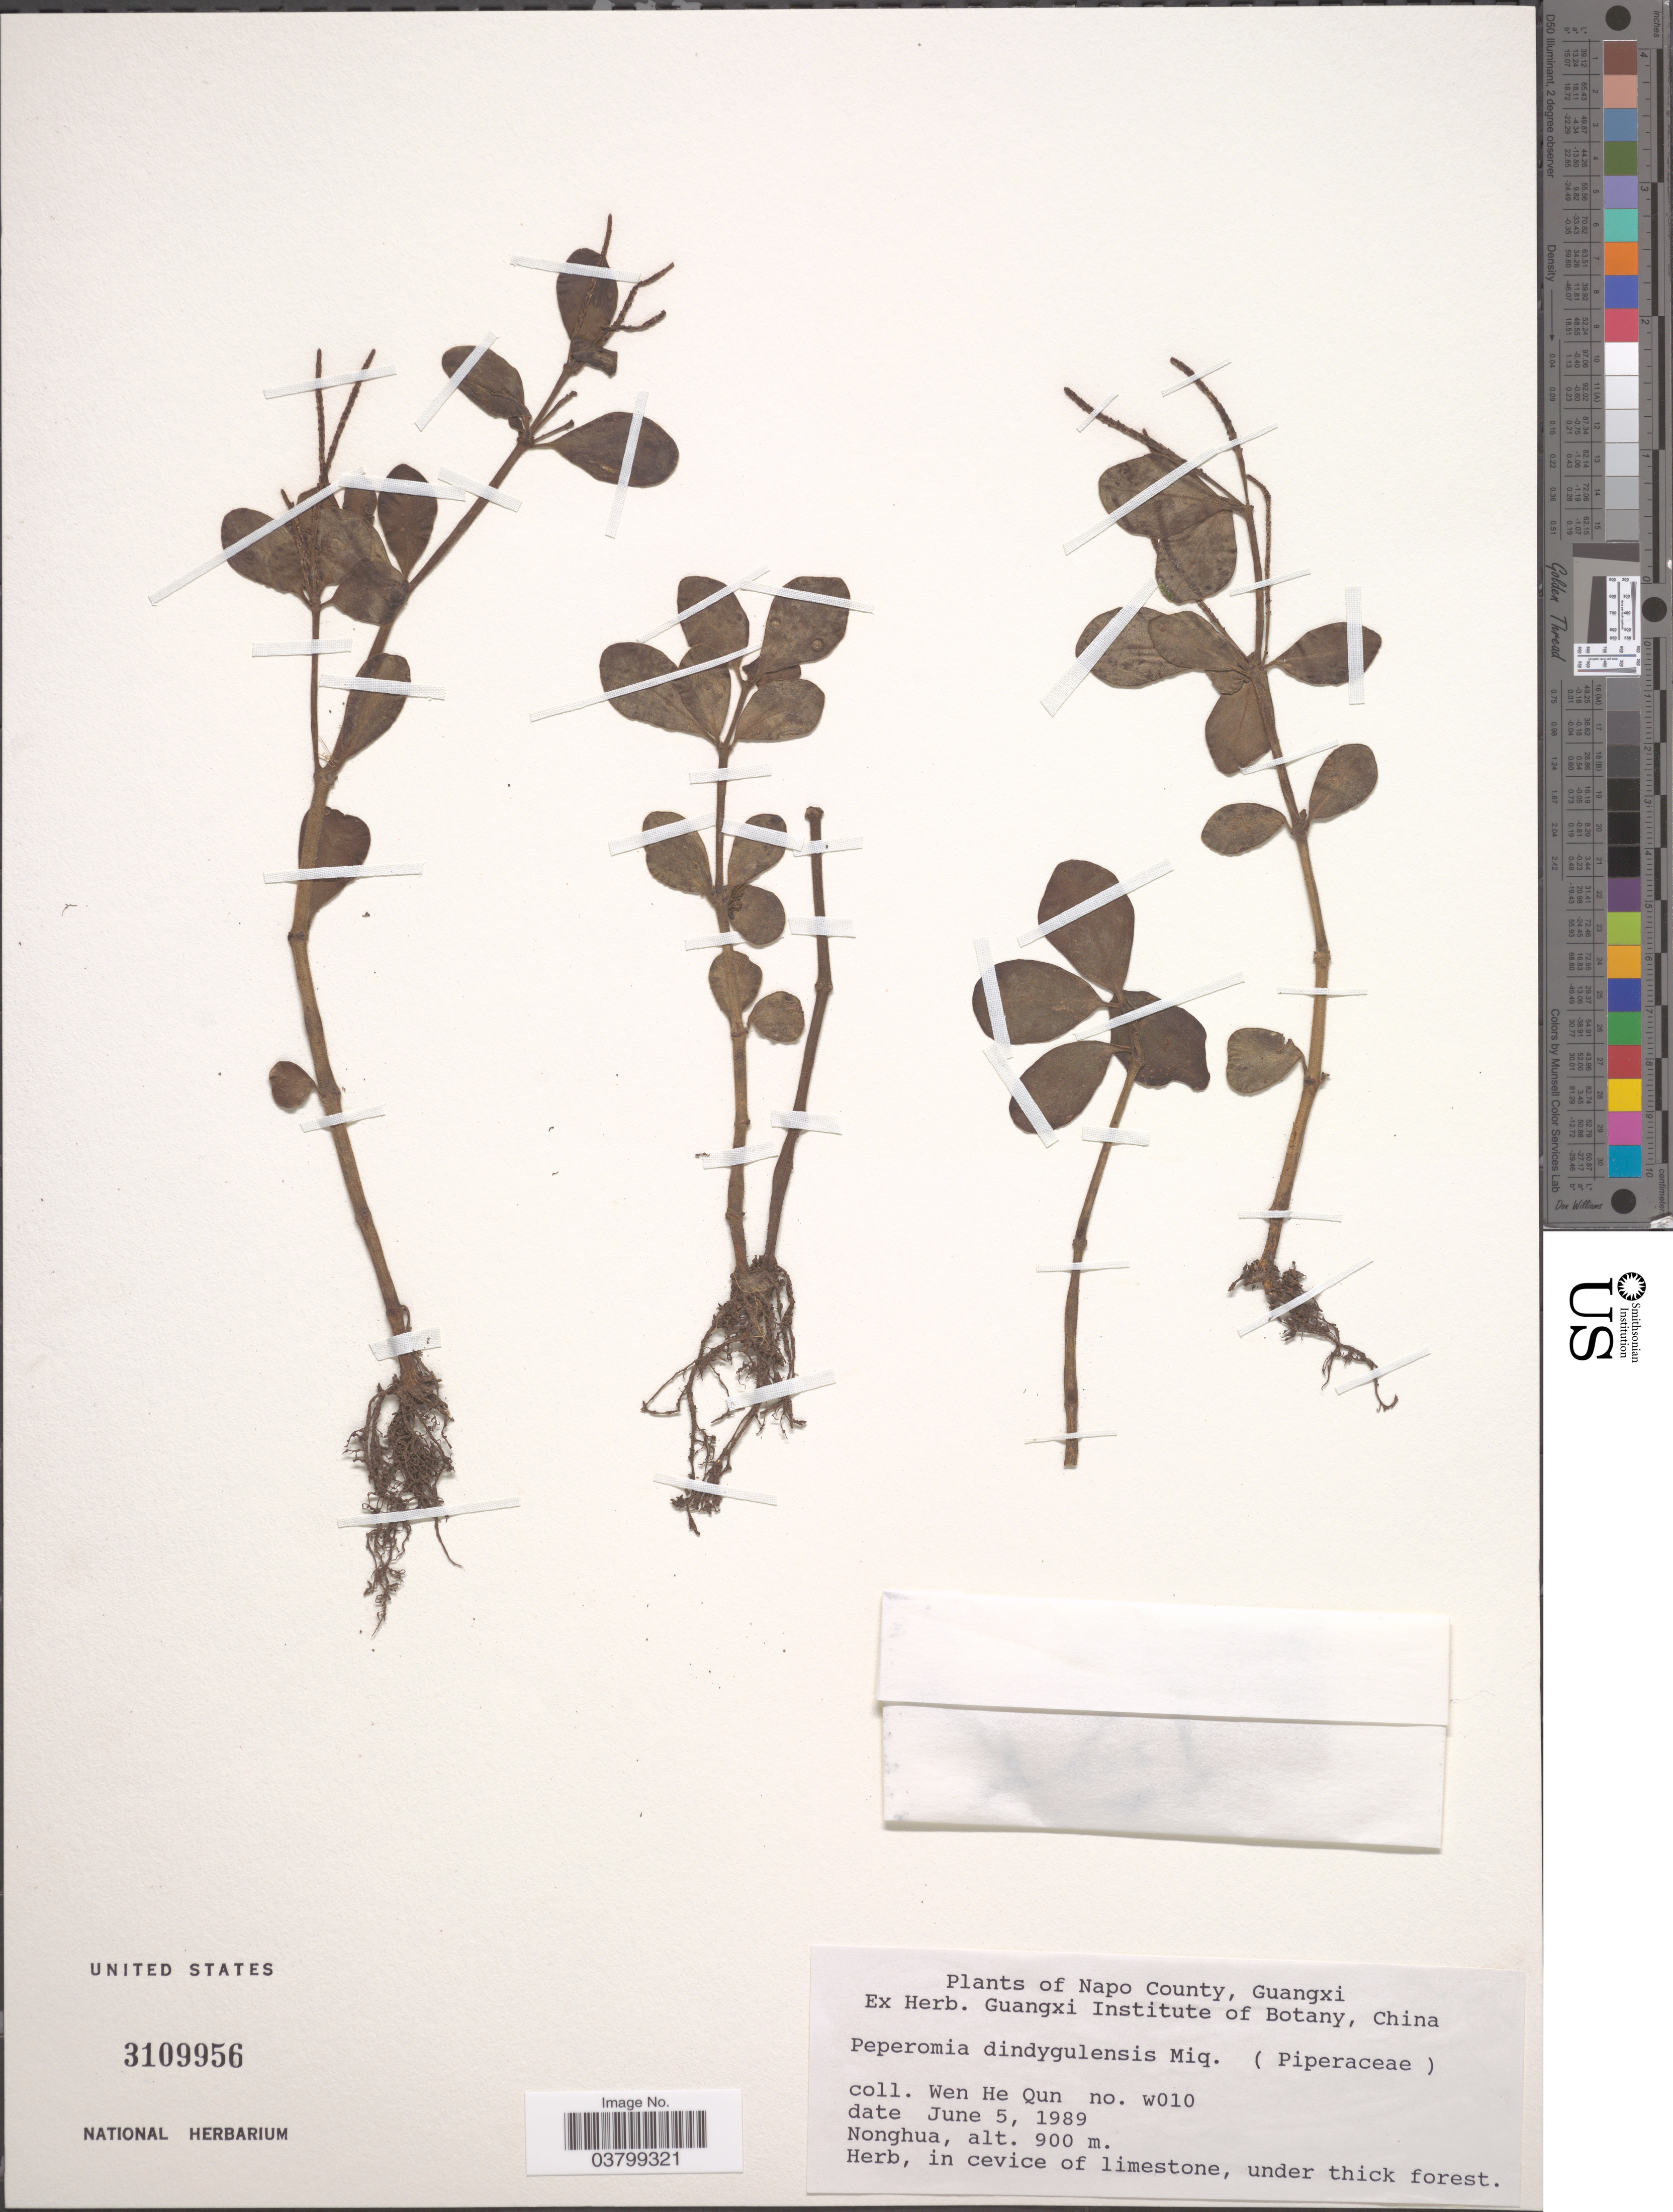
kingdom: Plantae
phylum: Tracheophyta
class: Magnoliopsida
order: Piperales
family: Piperaceae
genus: Peperomia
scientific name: Peperomia dindygulensis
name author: Miq.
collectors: H. Wen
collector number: W010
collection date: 1989-06-05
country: China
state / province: Guangxi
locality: Napo County. Nonghua.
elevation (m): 900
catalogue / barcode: US 3109956